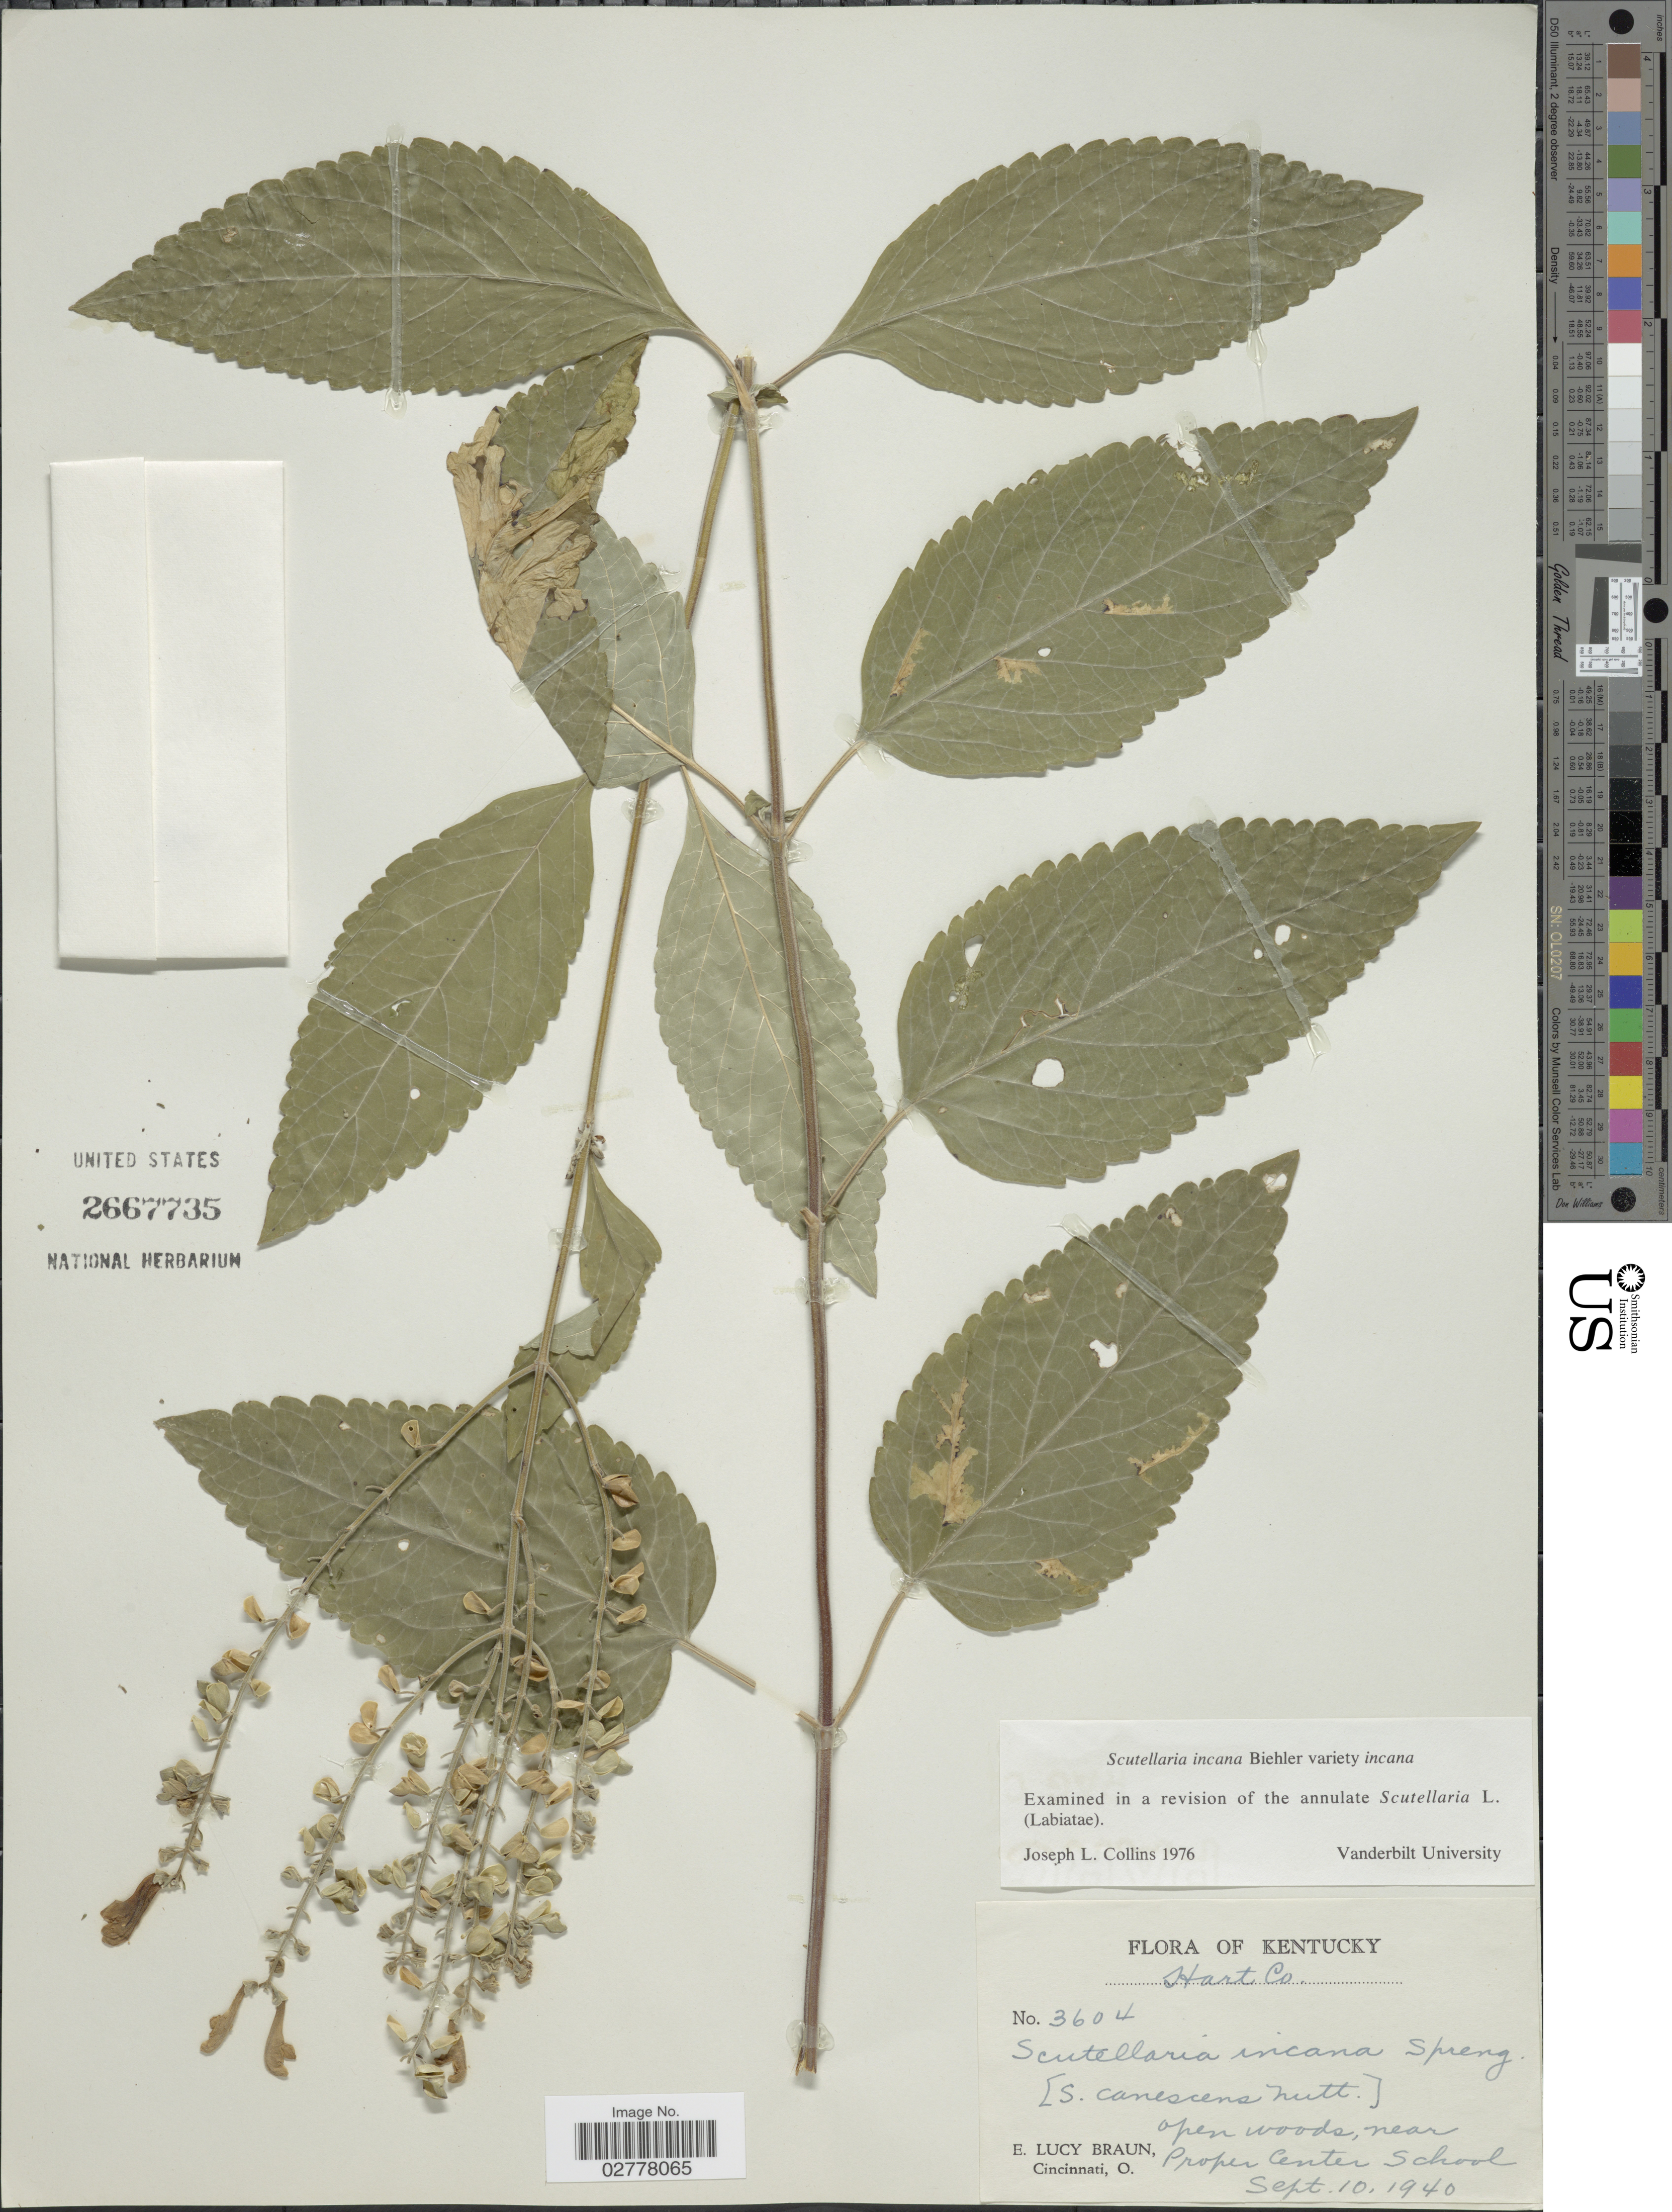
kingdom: Plantae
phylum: Tracheophyta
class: Magnoliopsida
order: Lamiales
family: Lamiaceae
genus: Scutellaria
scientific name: Scutellaria incana var. incana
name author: Biehler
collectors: E. L. Braun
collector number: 3604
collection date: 1940-09-10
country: United States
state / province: Kentucky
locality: Hart Co. Open woods, near Proper Center School.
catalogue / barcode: US 2667735